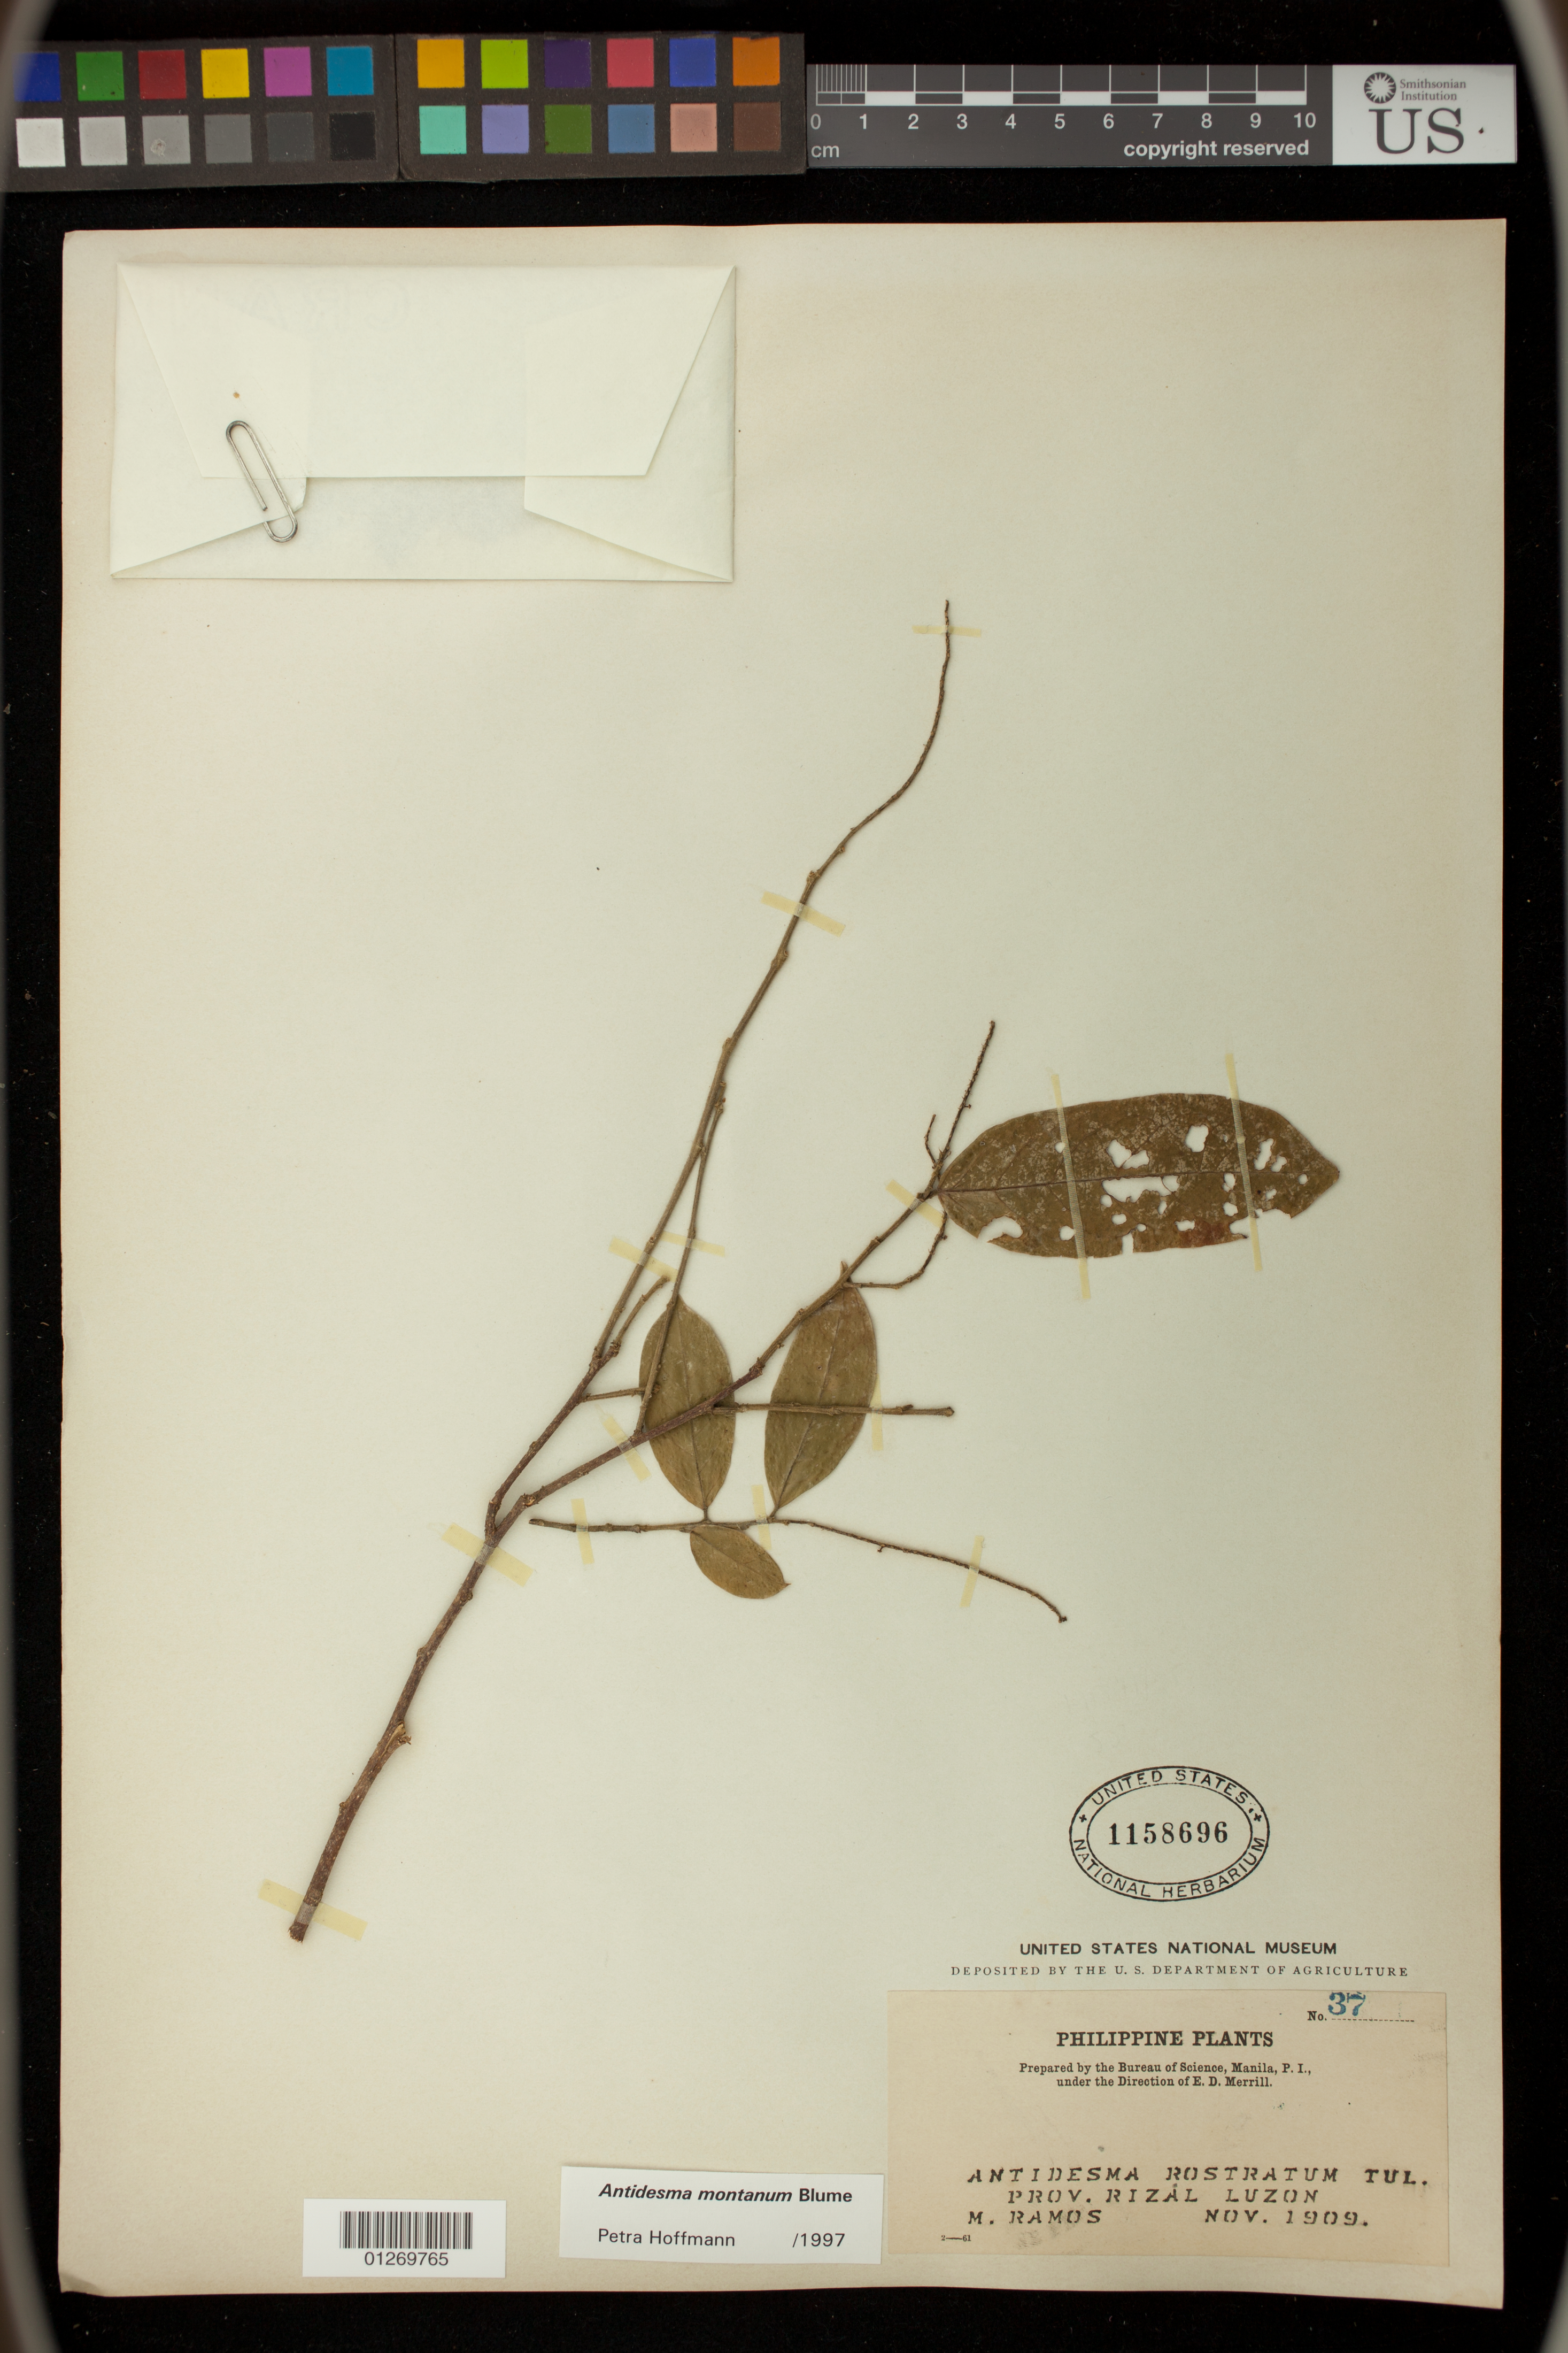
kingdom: Plantae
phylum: Tracheophyta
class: Magnoliopsida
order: Malpighiales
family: Phyllanthaceae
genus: Antidesma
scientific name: Antidesma montanum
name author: Blume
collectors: M. Ramos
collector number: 37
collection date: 1909-11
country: Philippines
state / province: Calabarzon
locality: Prov. Rizal Luzon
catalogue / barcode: US 1158696